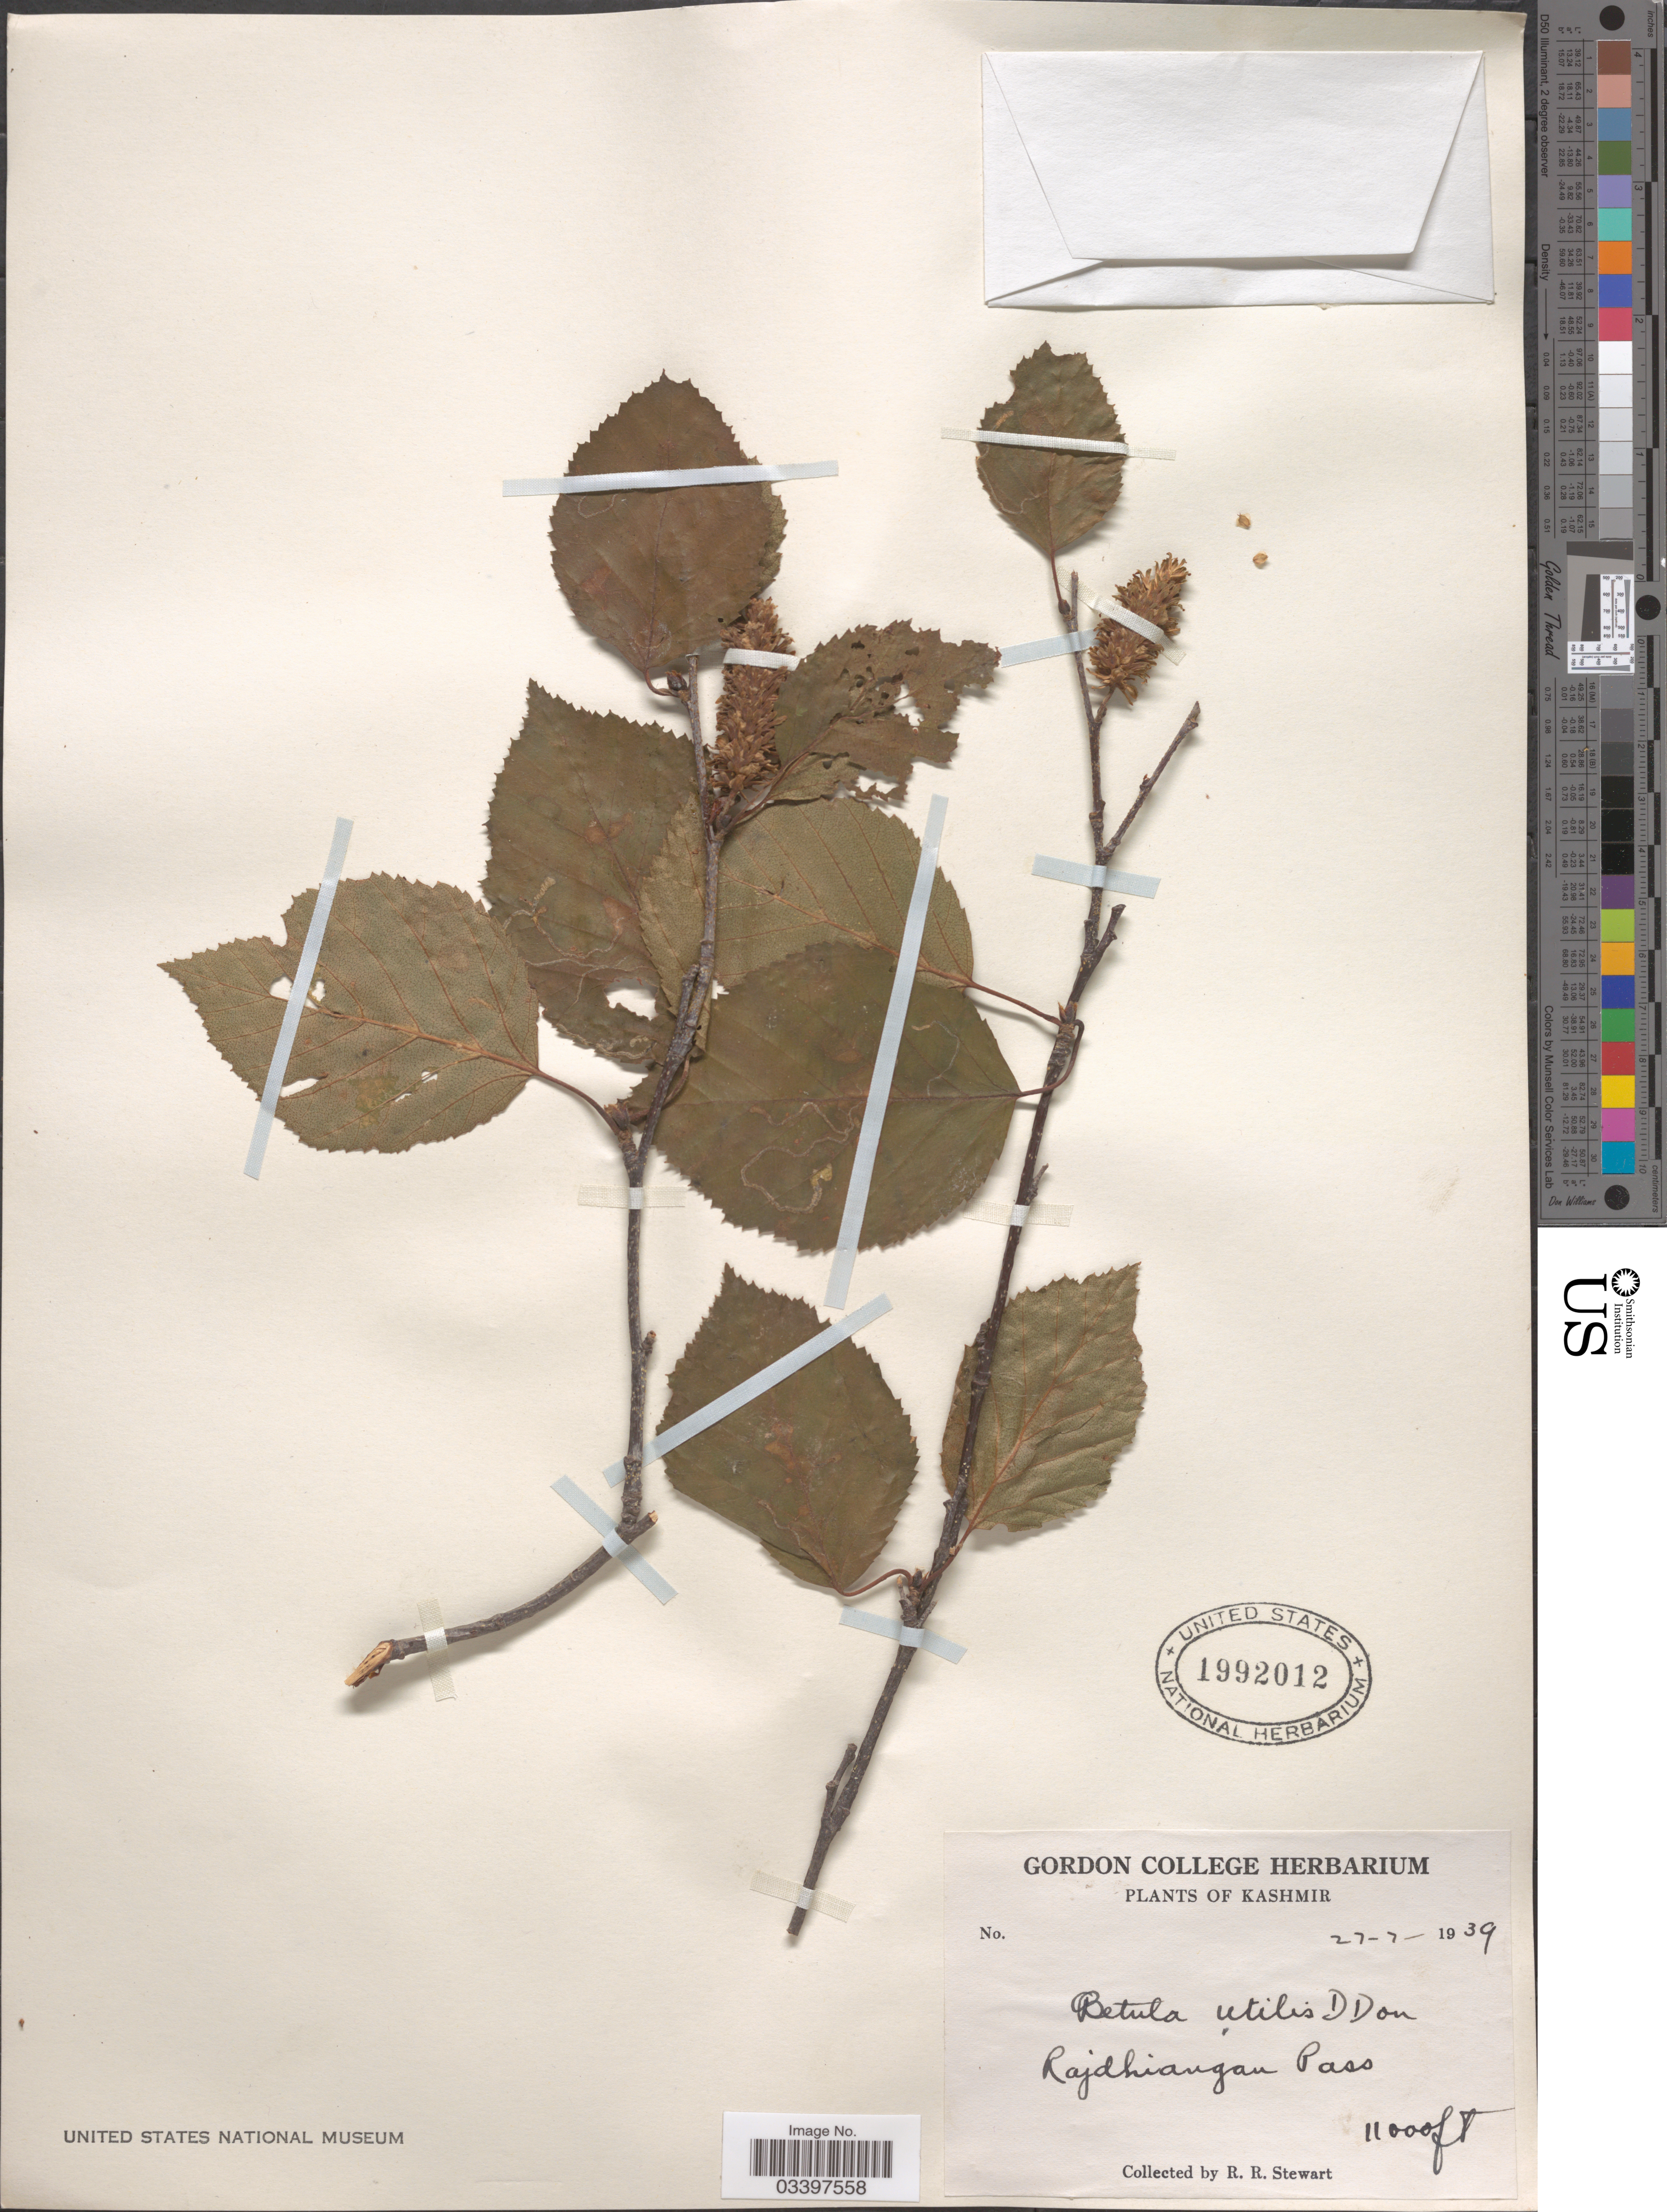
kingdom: Plantae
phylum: Tracheophyta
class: Magnoliopsida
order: Fagales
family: Betulaceae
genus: Betula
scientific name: Betula utilis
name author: D. Don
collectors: R. Stewart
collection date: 1939-07-27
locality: Kashmir. Rajdhiangan Pass.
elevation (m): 3353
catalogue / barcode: US 1992012